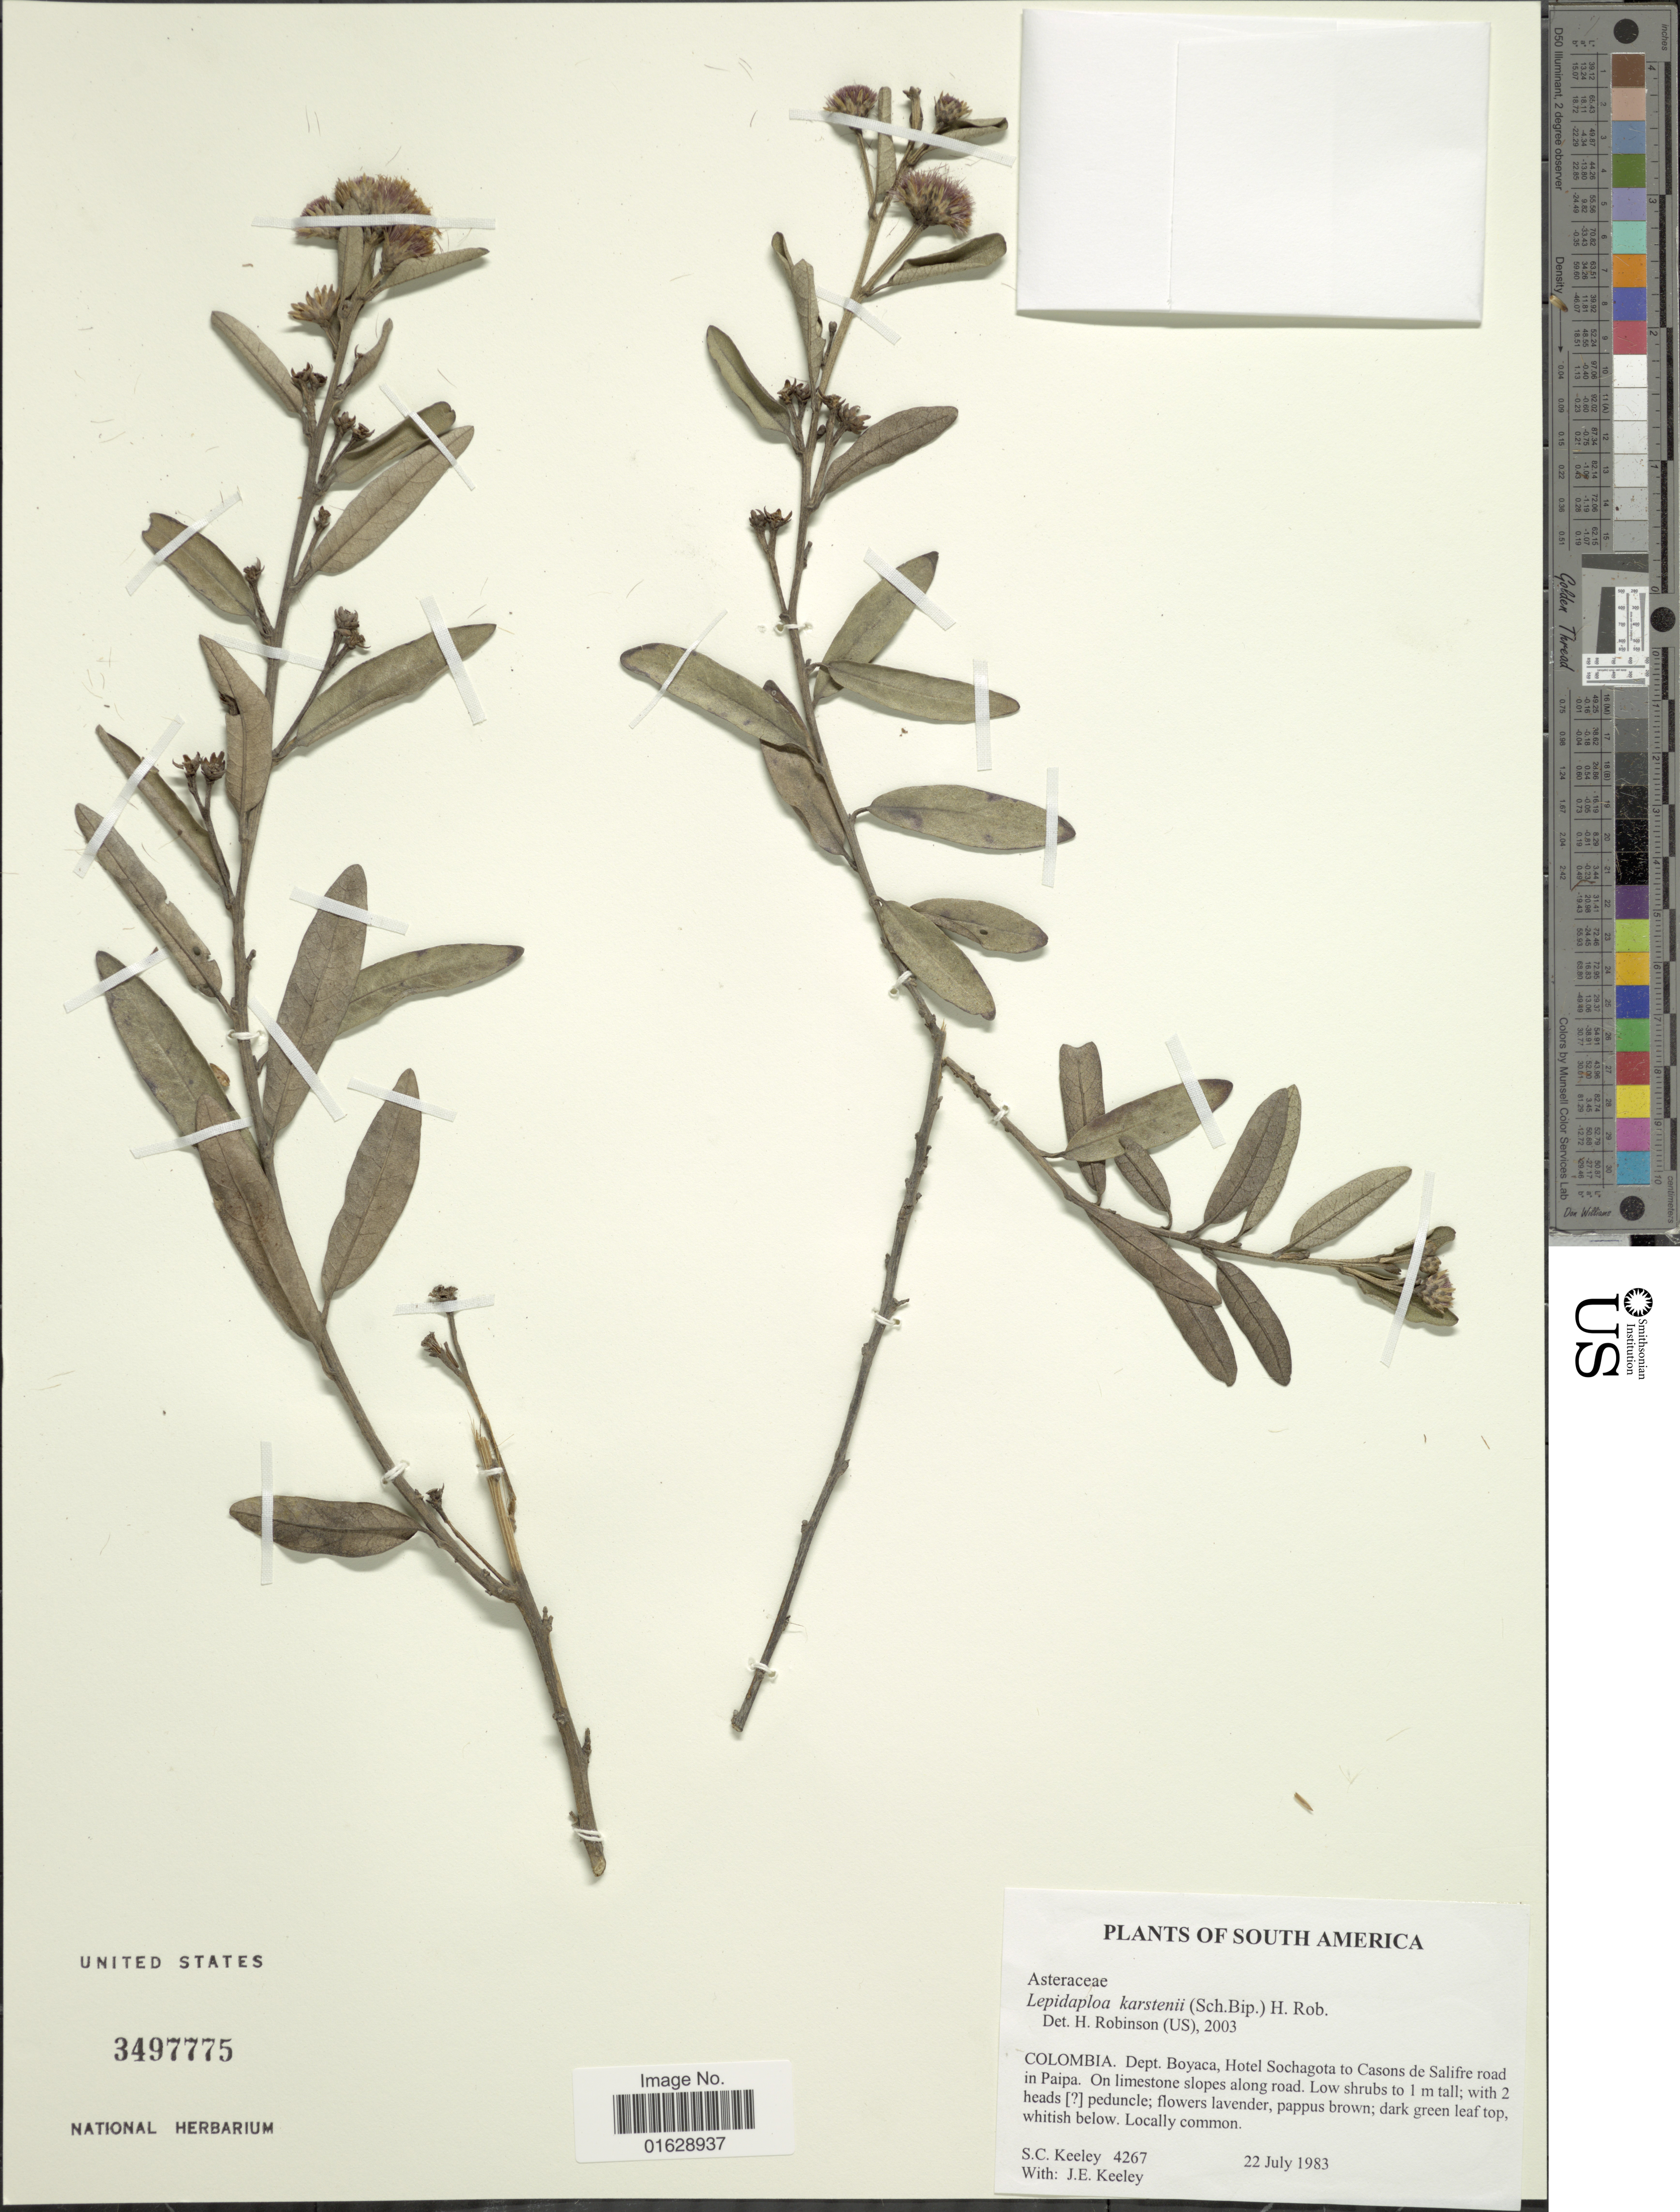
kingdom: Plantae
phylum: Tracheophyta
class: Magnoliopsida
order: Asterales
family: Asteraceae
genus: Lepidaploa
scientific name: Lepidaploa karstenii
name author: (Sch. Bip.) H. Rob.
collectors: S. C. Keeley & J. E. Keeley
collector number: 4267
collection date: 1983-07-22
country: Colombia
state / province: Boyacá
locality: Dept. Boyaca, Hotel Sochagota to Casons de Salifre road in Paipa. Along road.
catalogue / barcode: US 3497775